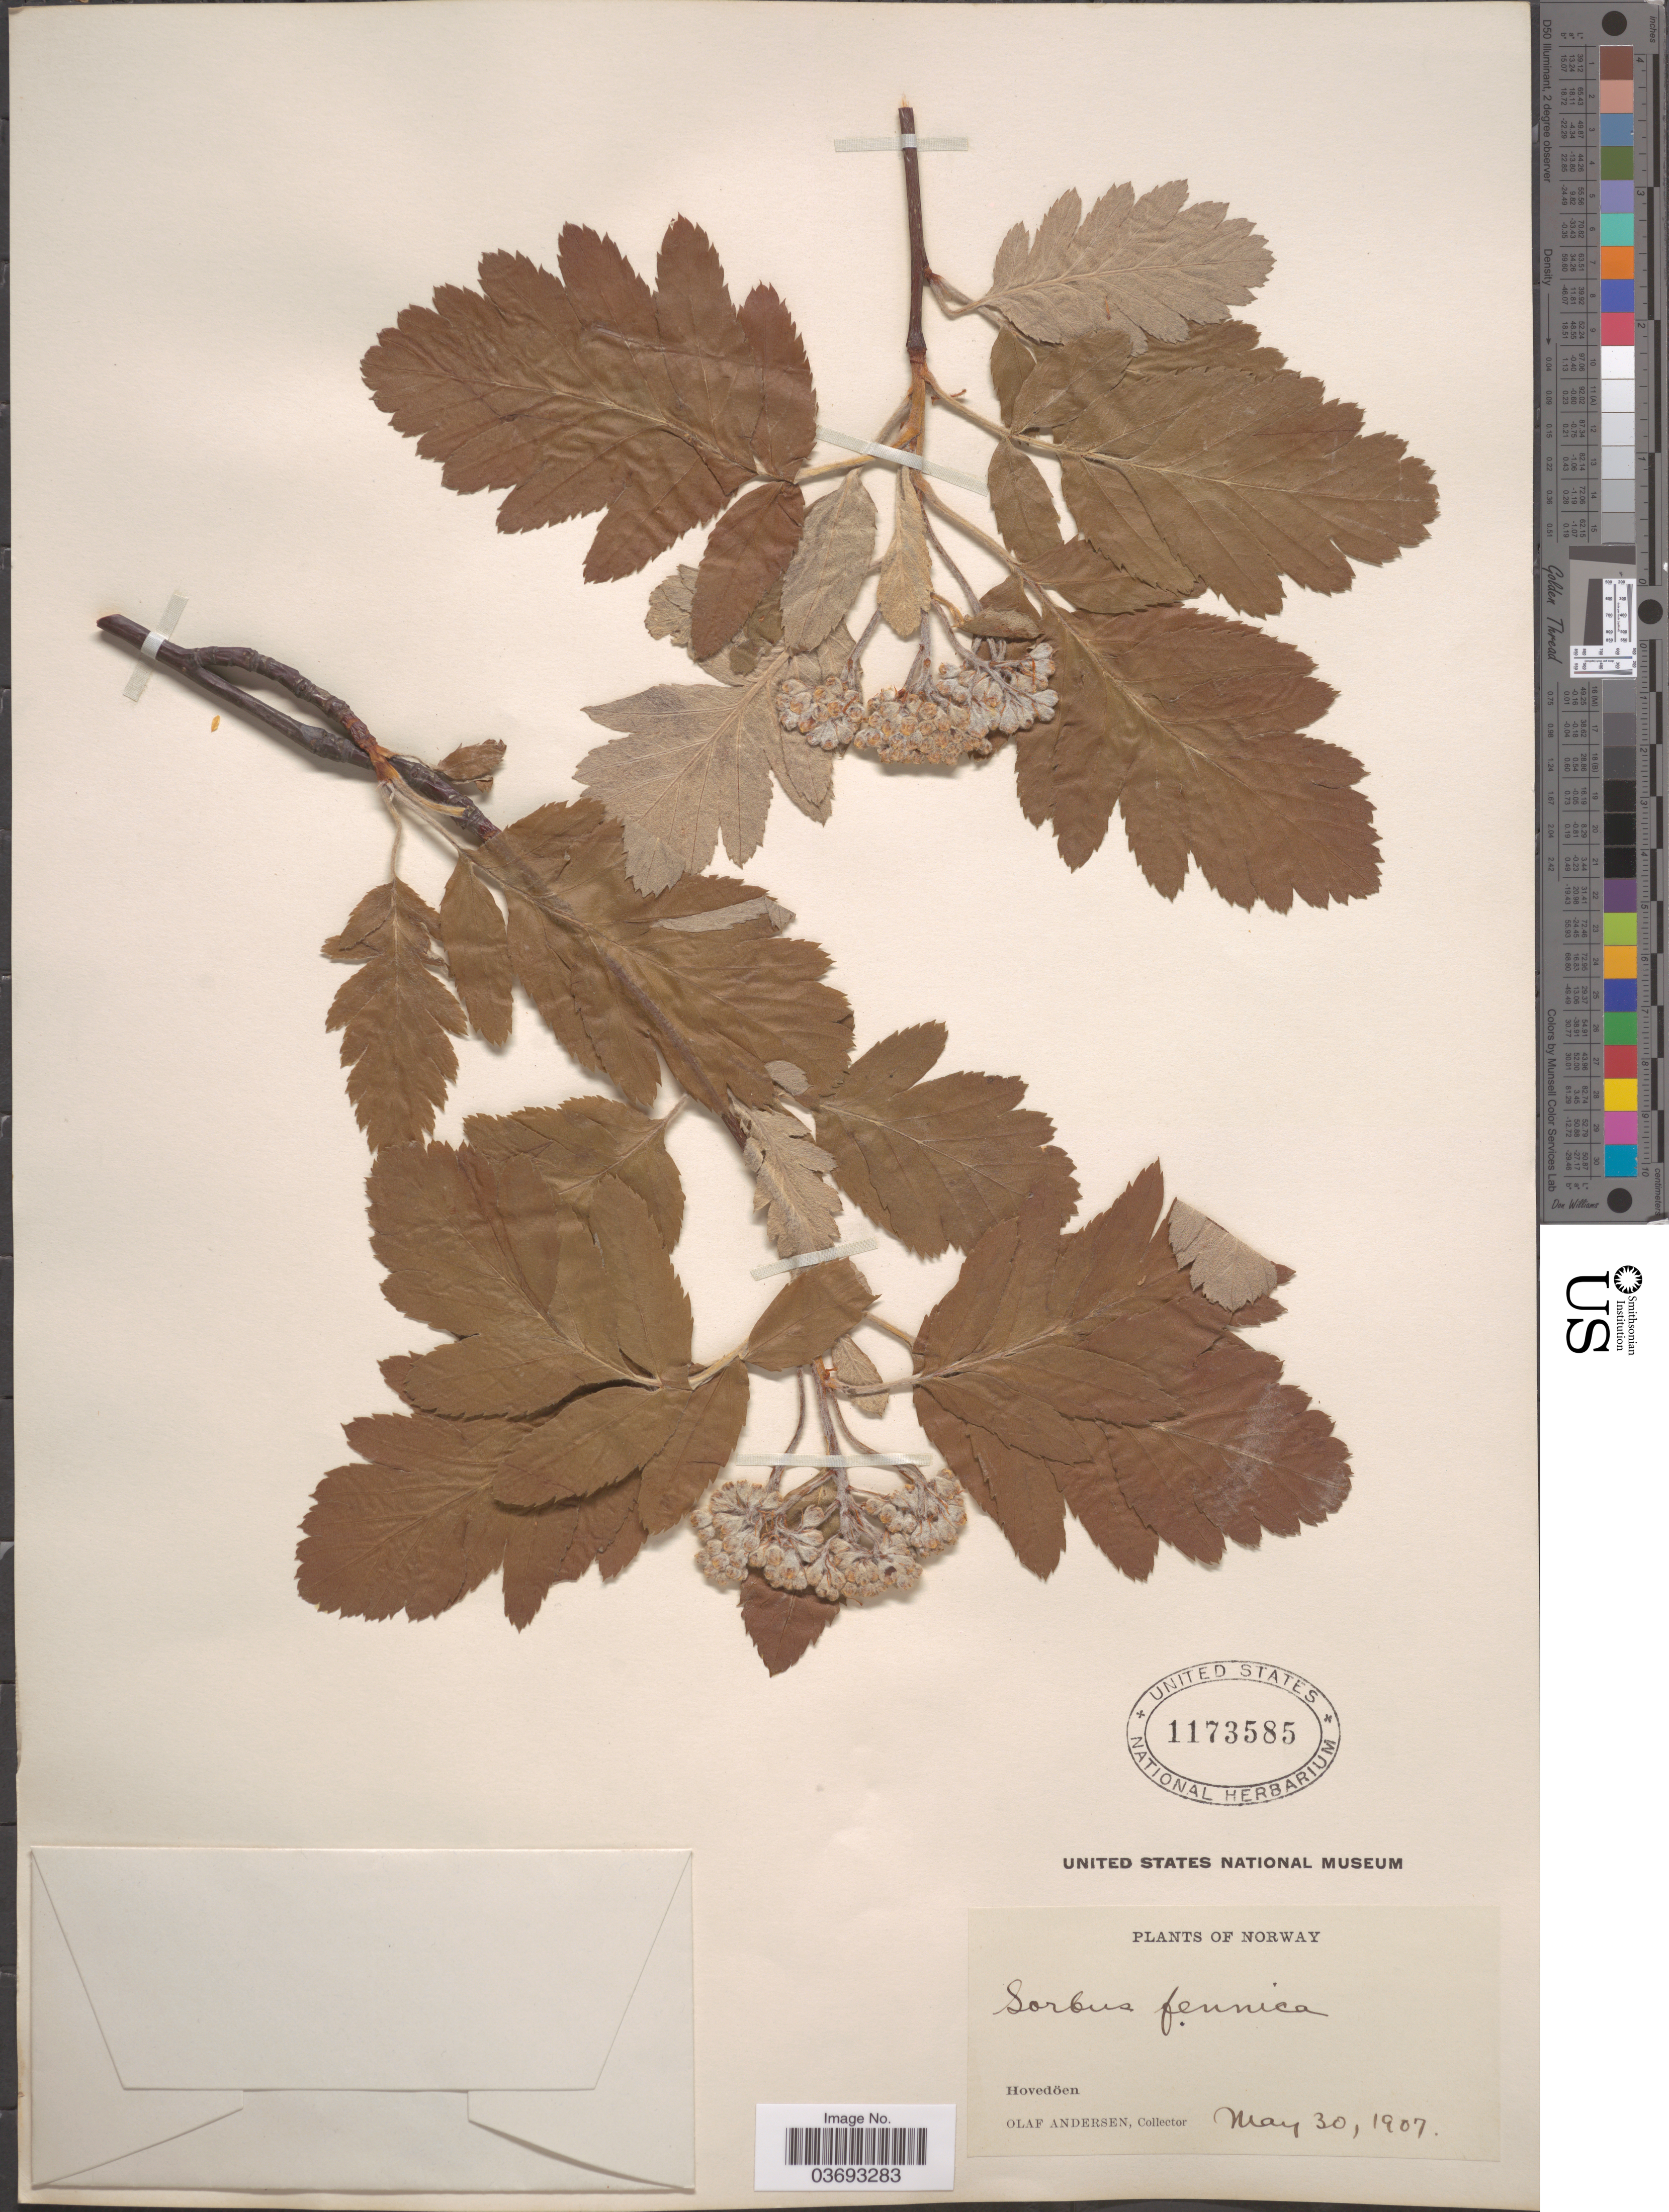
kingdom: Plantae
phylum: Tracheophyta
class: Magnoliopsida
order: Rosales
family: Rosaceae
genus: Sorbus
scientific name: Sorbus fennica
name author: (Kalm) Fr. a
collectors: O. Andersen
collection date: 1907-05-30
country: Norway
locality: Hovedöen.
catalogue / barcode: US 1173585